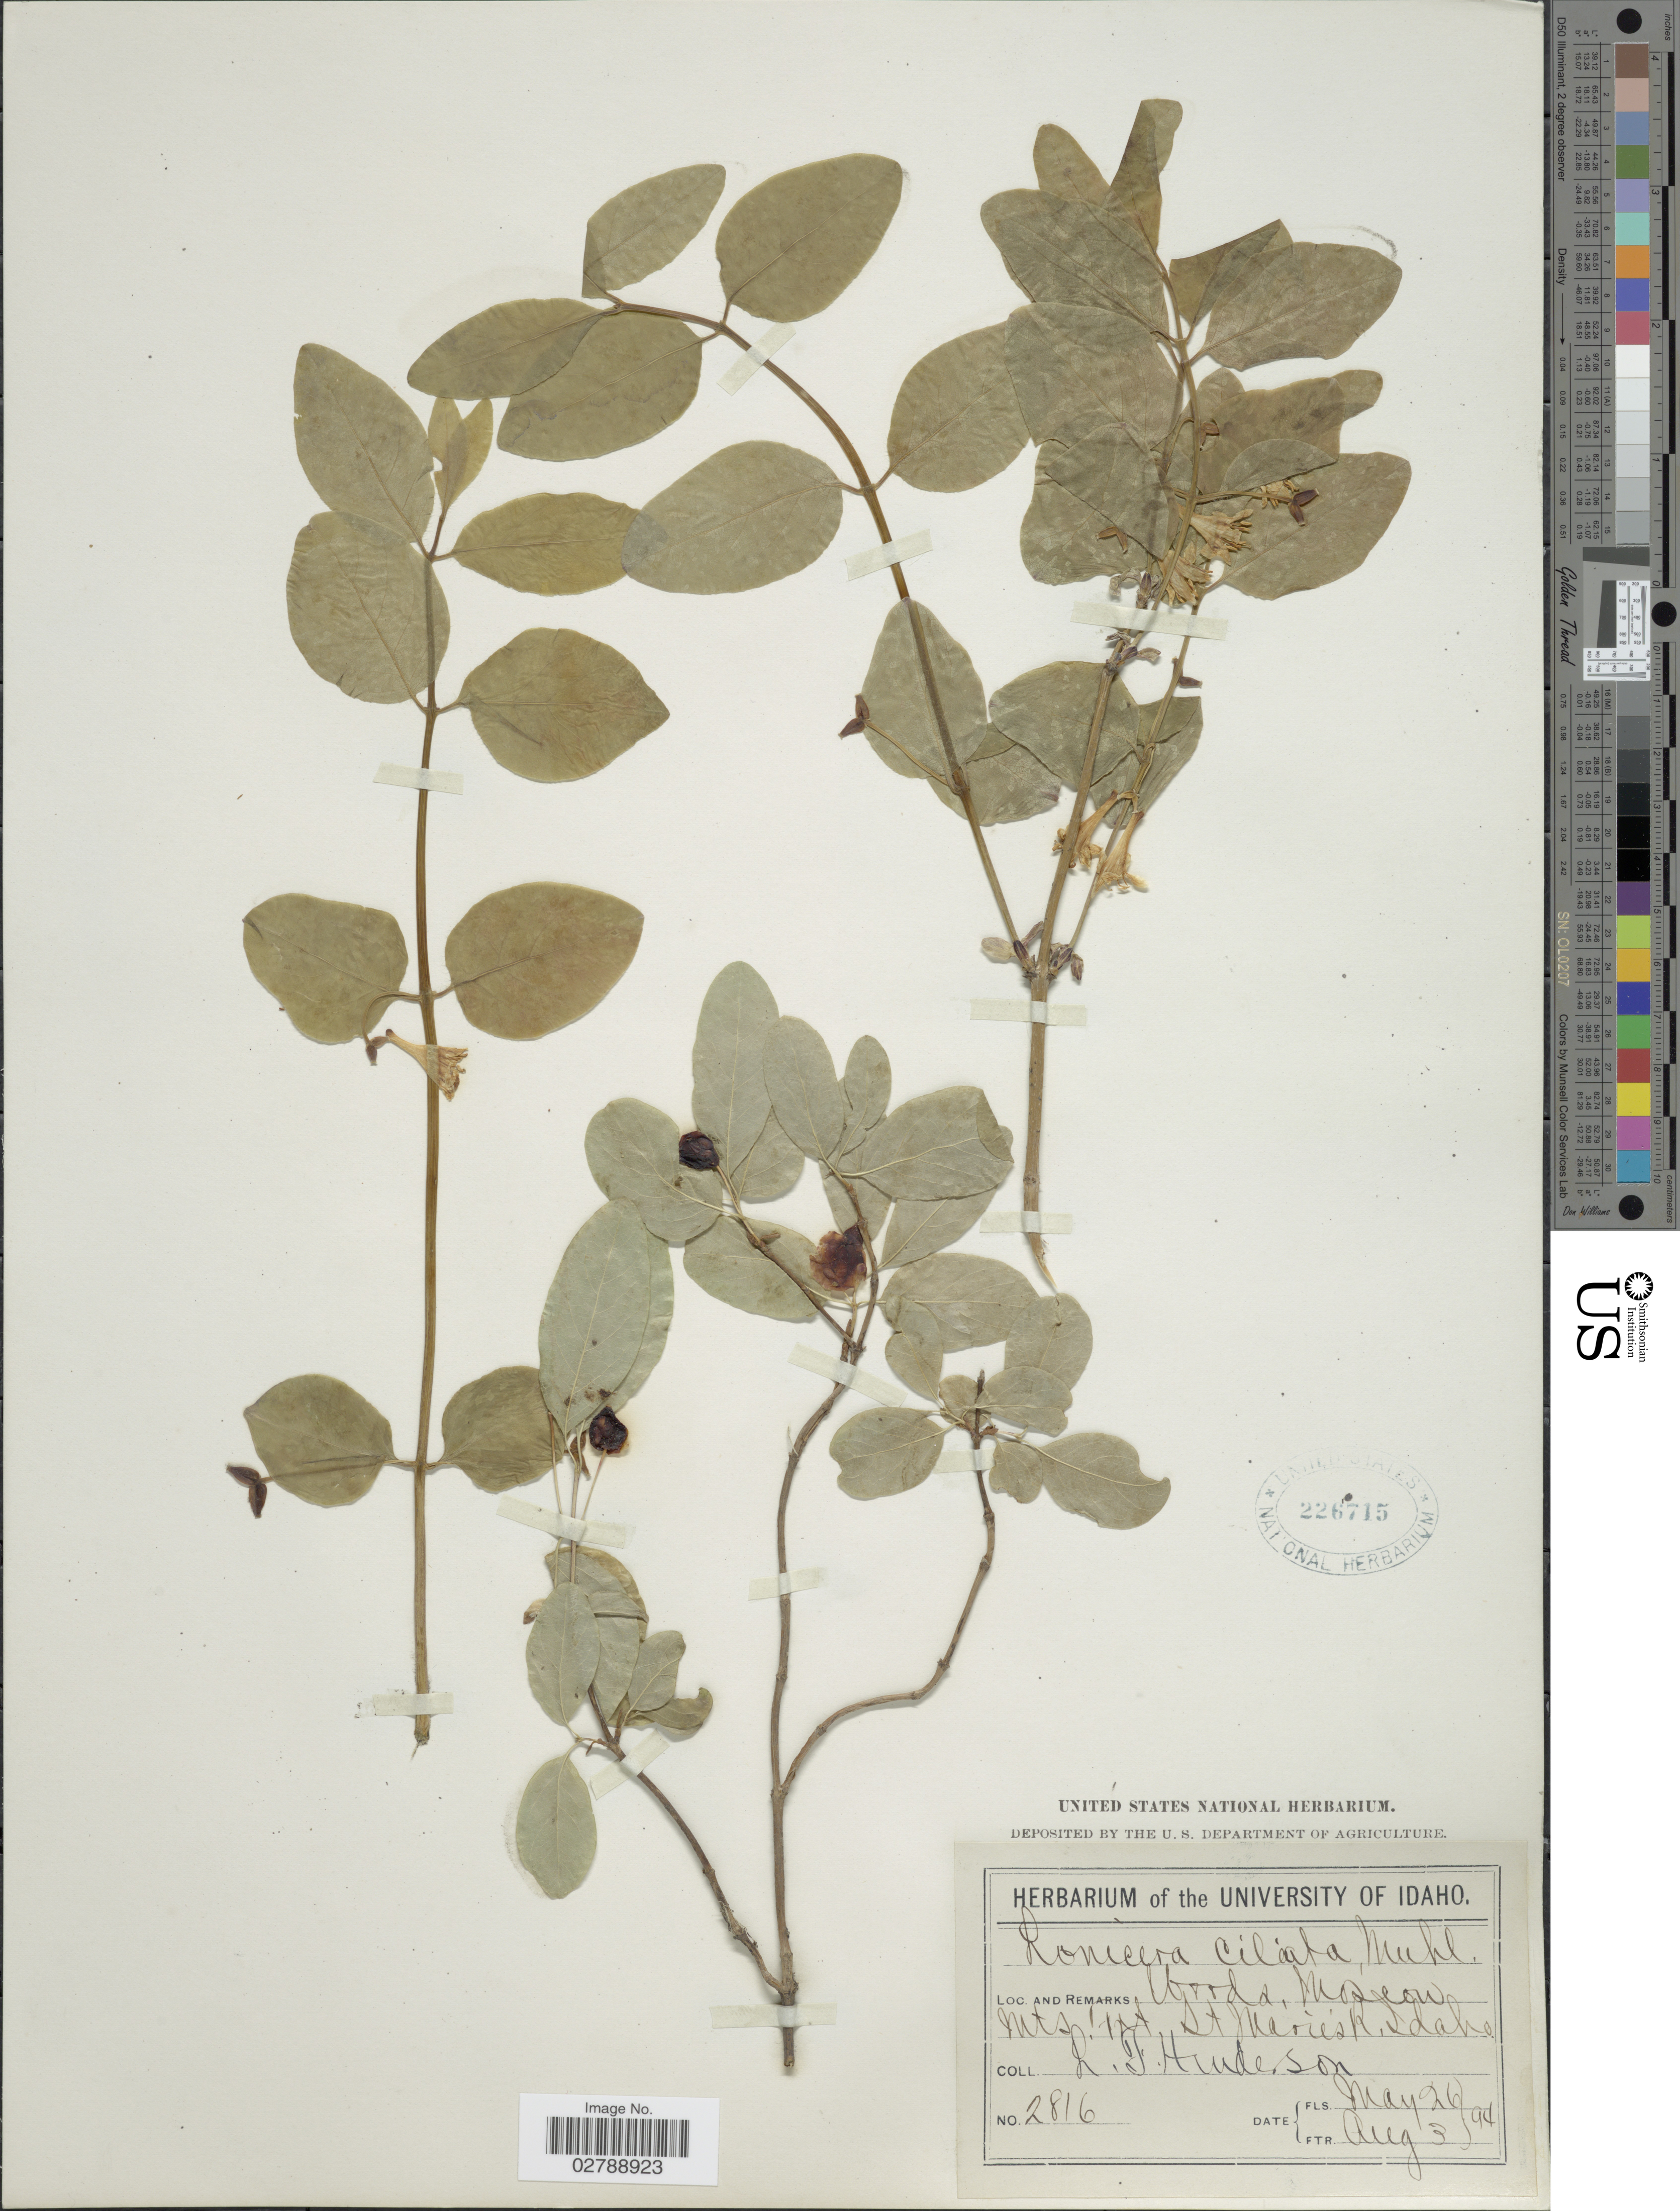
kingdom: Plantae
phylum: Tracheophyta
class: Magnoliopsida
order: Dipsacales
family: Caprifoliaceae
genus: Lonicera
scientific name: Lonicera canadensis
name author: Bartram & W. Bartram ex Marshall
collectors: L. Henderson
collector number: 2816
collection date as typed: Transcribed d/m/y: 26/5/94 to 3/8/94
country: United States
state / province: Idaho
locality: Woods, Moscow Mts. St. Maries R.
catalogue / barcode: US 226715